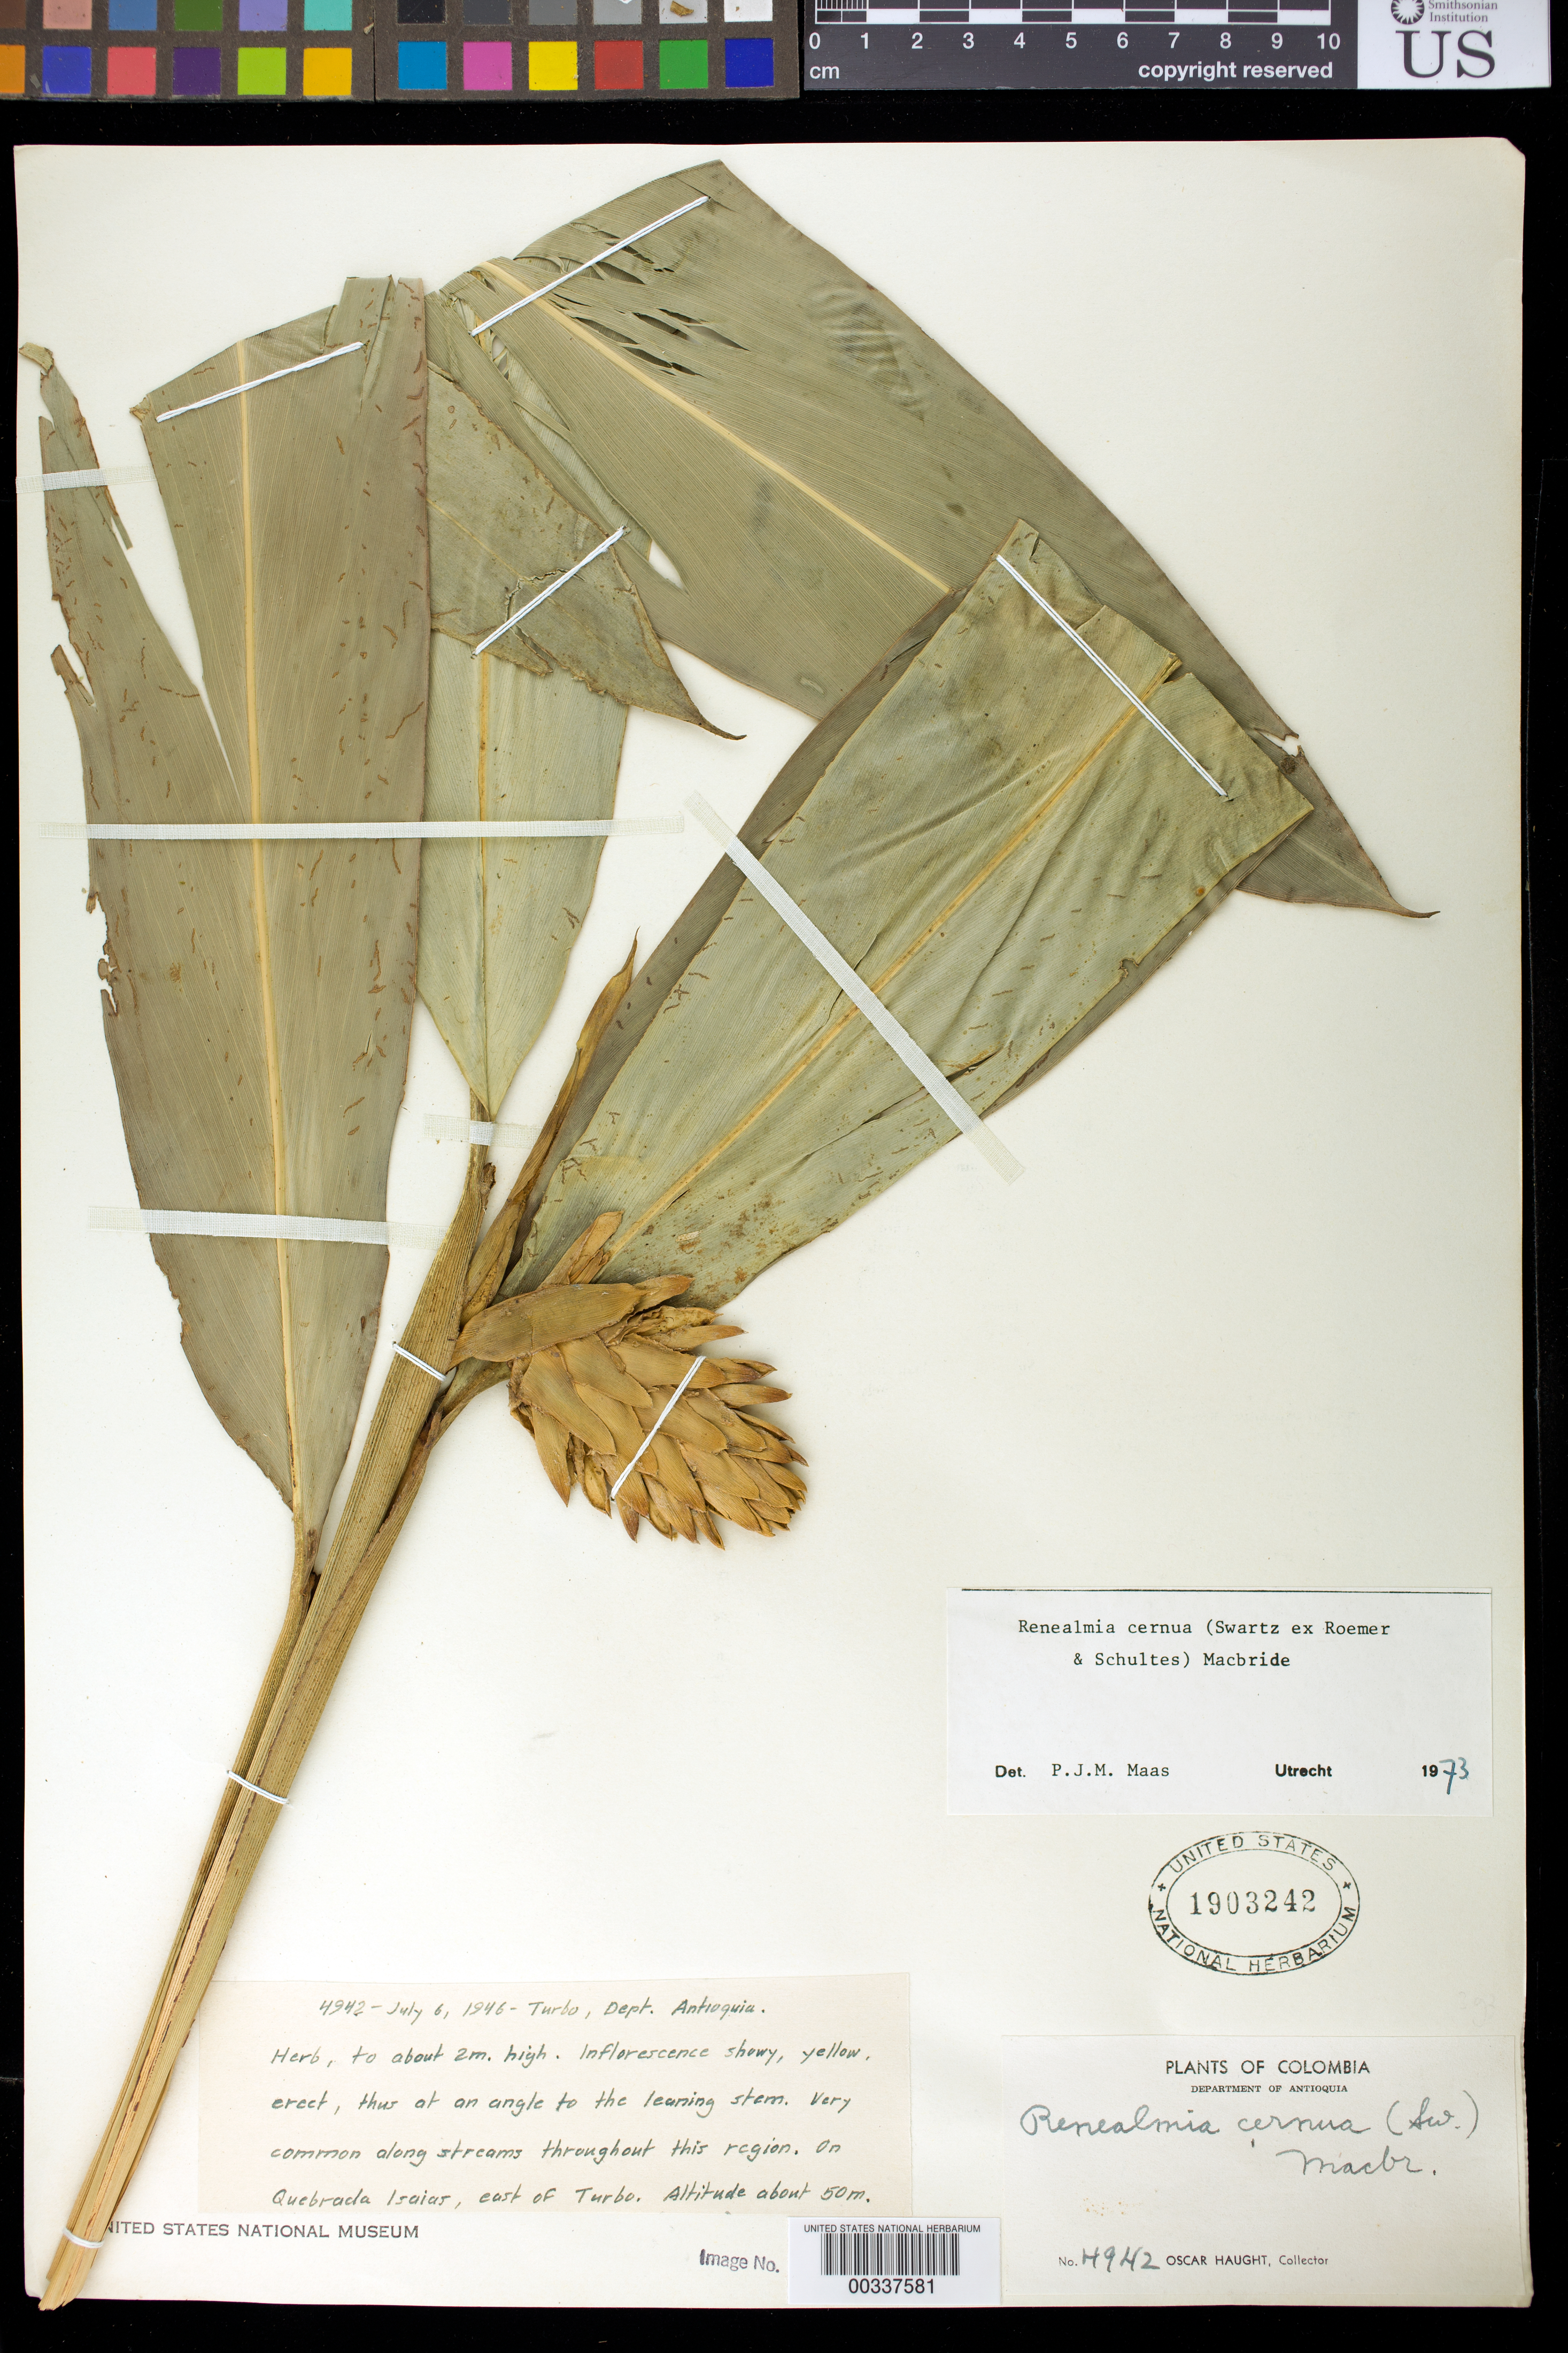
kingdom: Plantae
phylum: Tracheophyta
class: Liliopsida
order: Zingiberales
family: Zingiberaceae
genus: Renealmia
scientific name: Renealmia cernua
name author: (Sw. ex Roem. & Schult.) J.F. Macbr.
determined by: Maas, Paul J. M.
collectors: O. L. Haught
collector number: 4942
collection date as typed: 06 Jul 1946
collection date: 1946-07-06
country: Colombia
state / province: Antioquia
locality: On Quebrada Isaias, E of Turbo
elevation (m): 50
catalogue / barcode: US 1903242